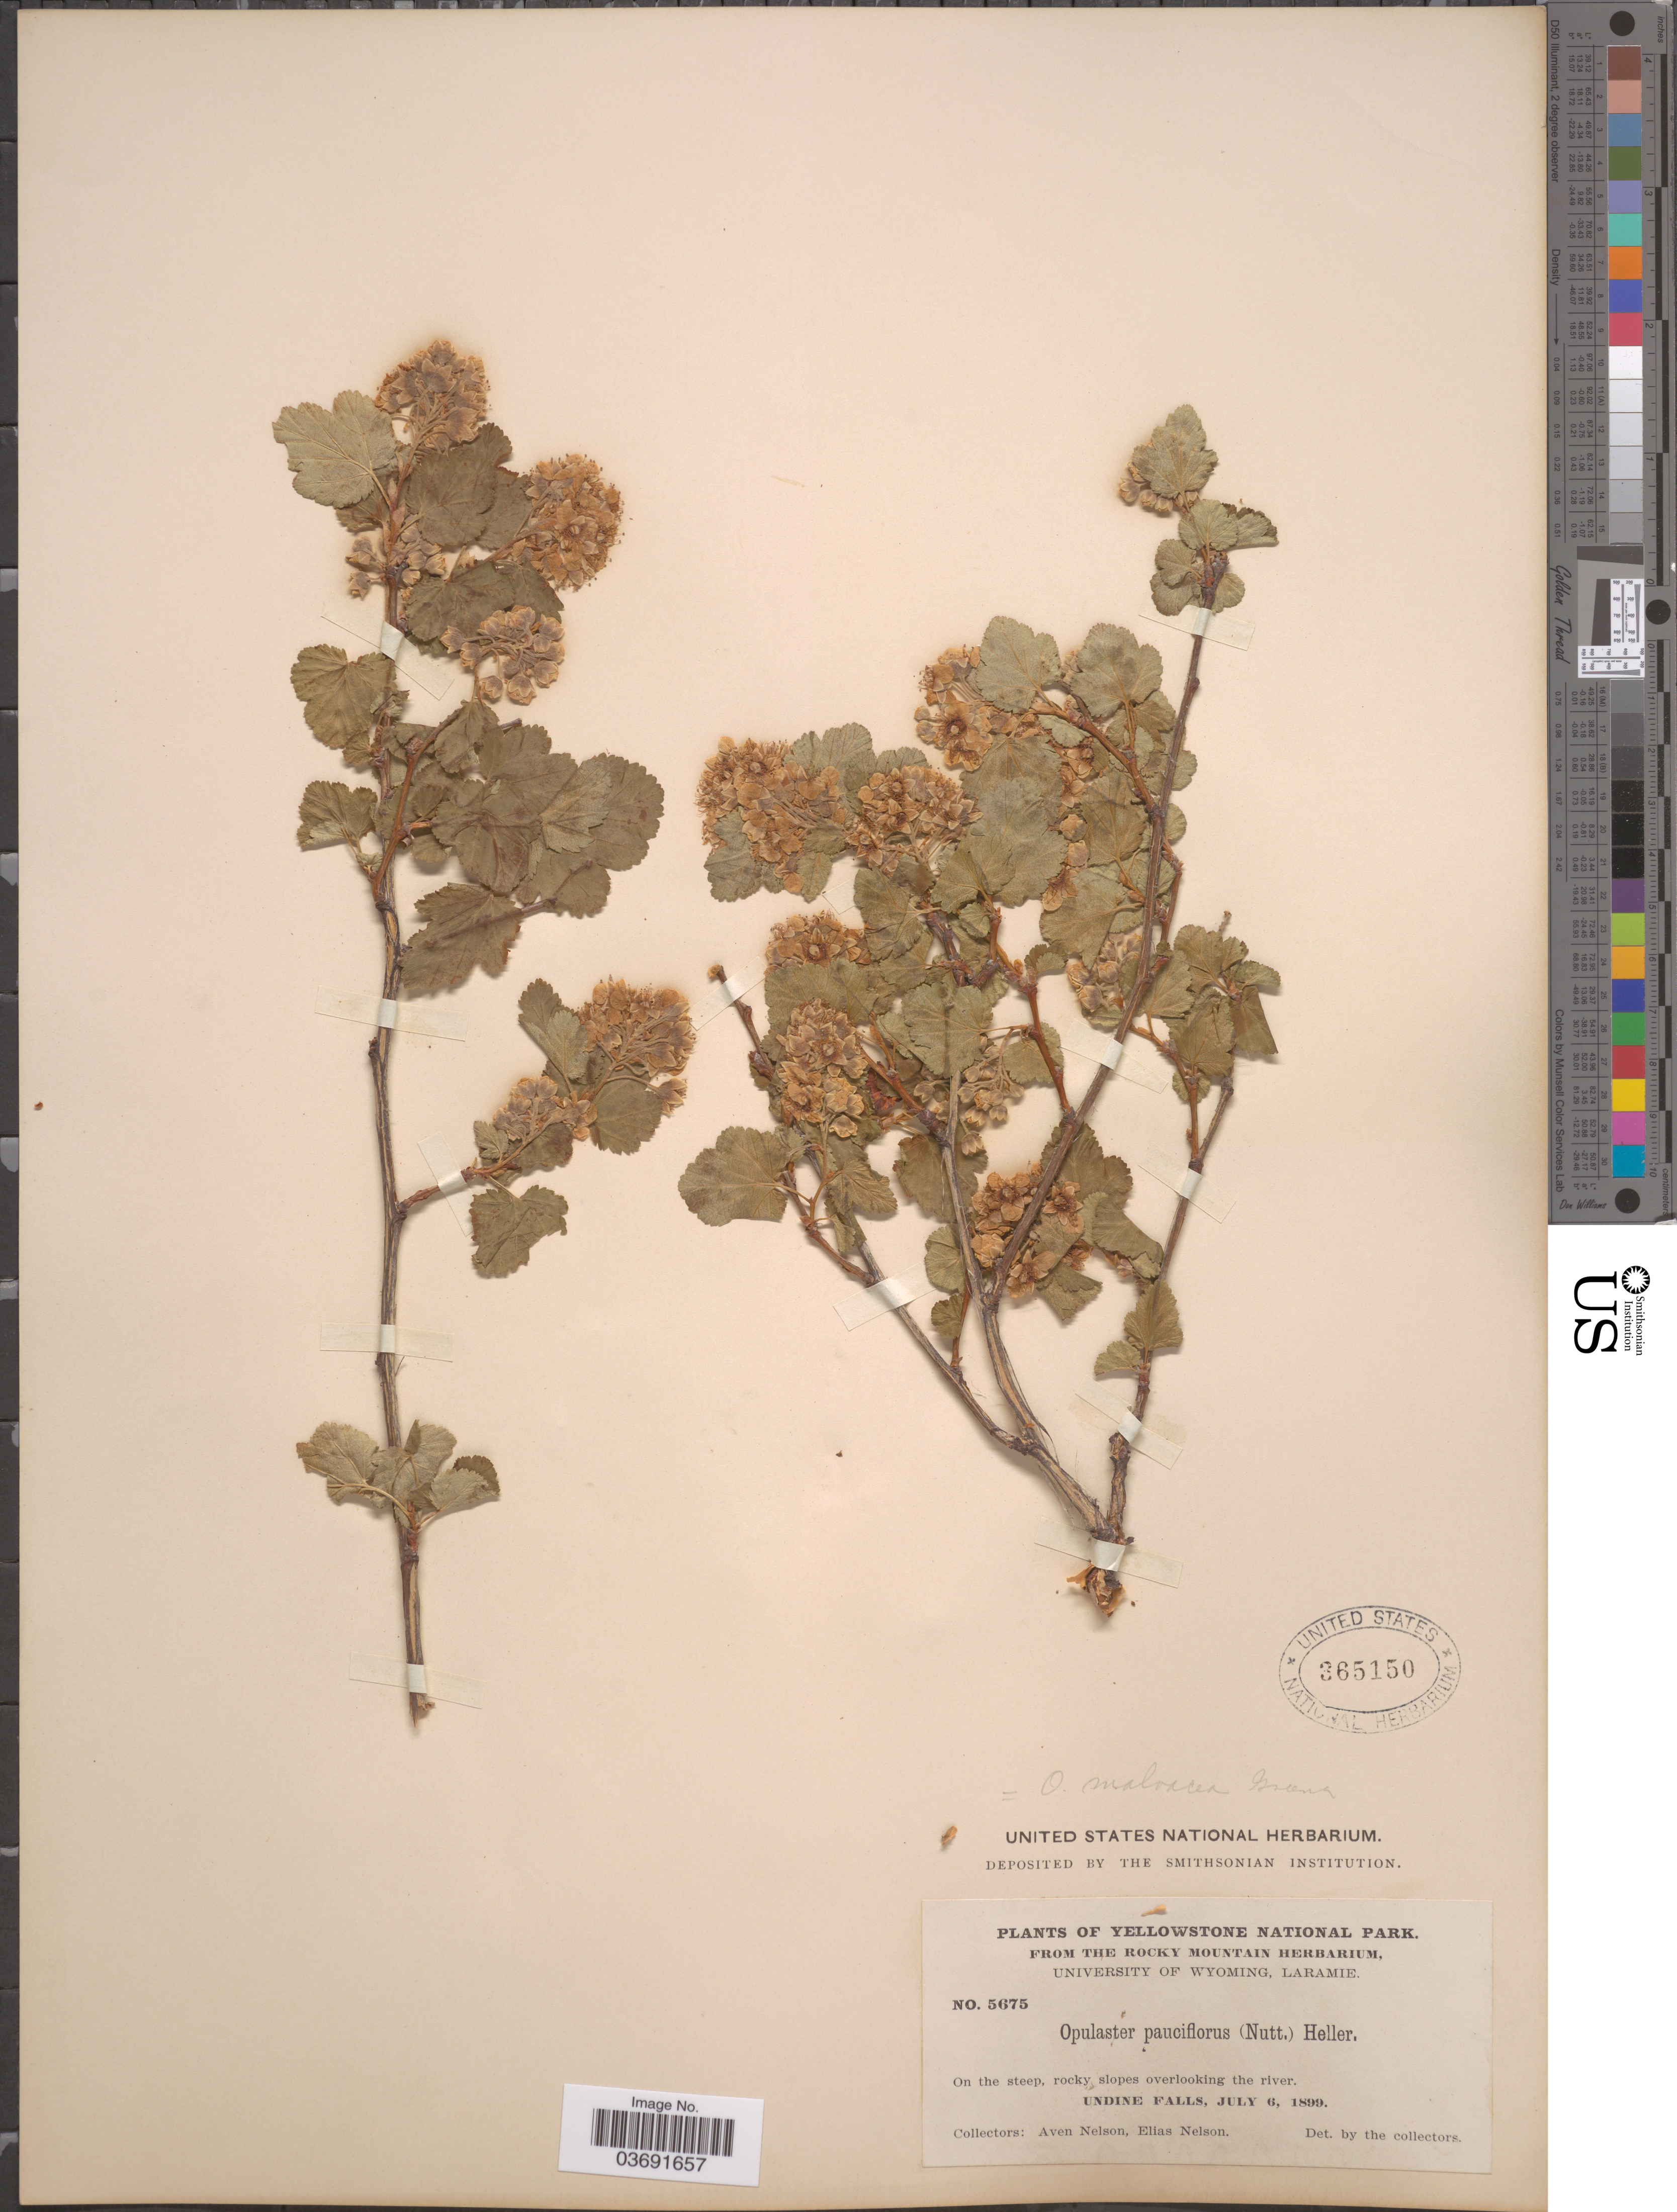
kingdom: Plantae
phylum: Tracheophyta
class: Magnoliopsida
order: Rosales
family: Rosaceae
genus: Physocarpus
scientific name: Physocarpus malvaceus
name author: (Greene) Kuntze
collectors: A. Nelson & E. Nelson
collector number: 5675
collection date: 1899-07-06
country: United States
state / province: Wyoming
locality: Yellowstone National Park. Undine Falls.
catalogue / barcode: US 365150